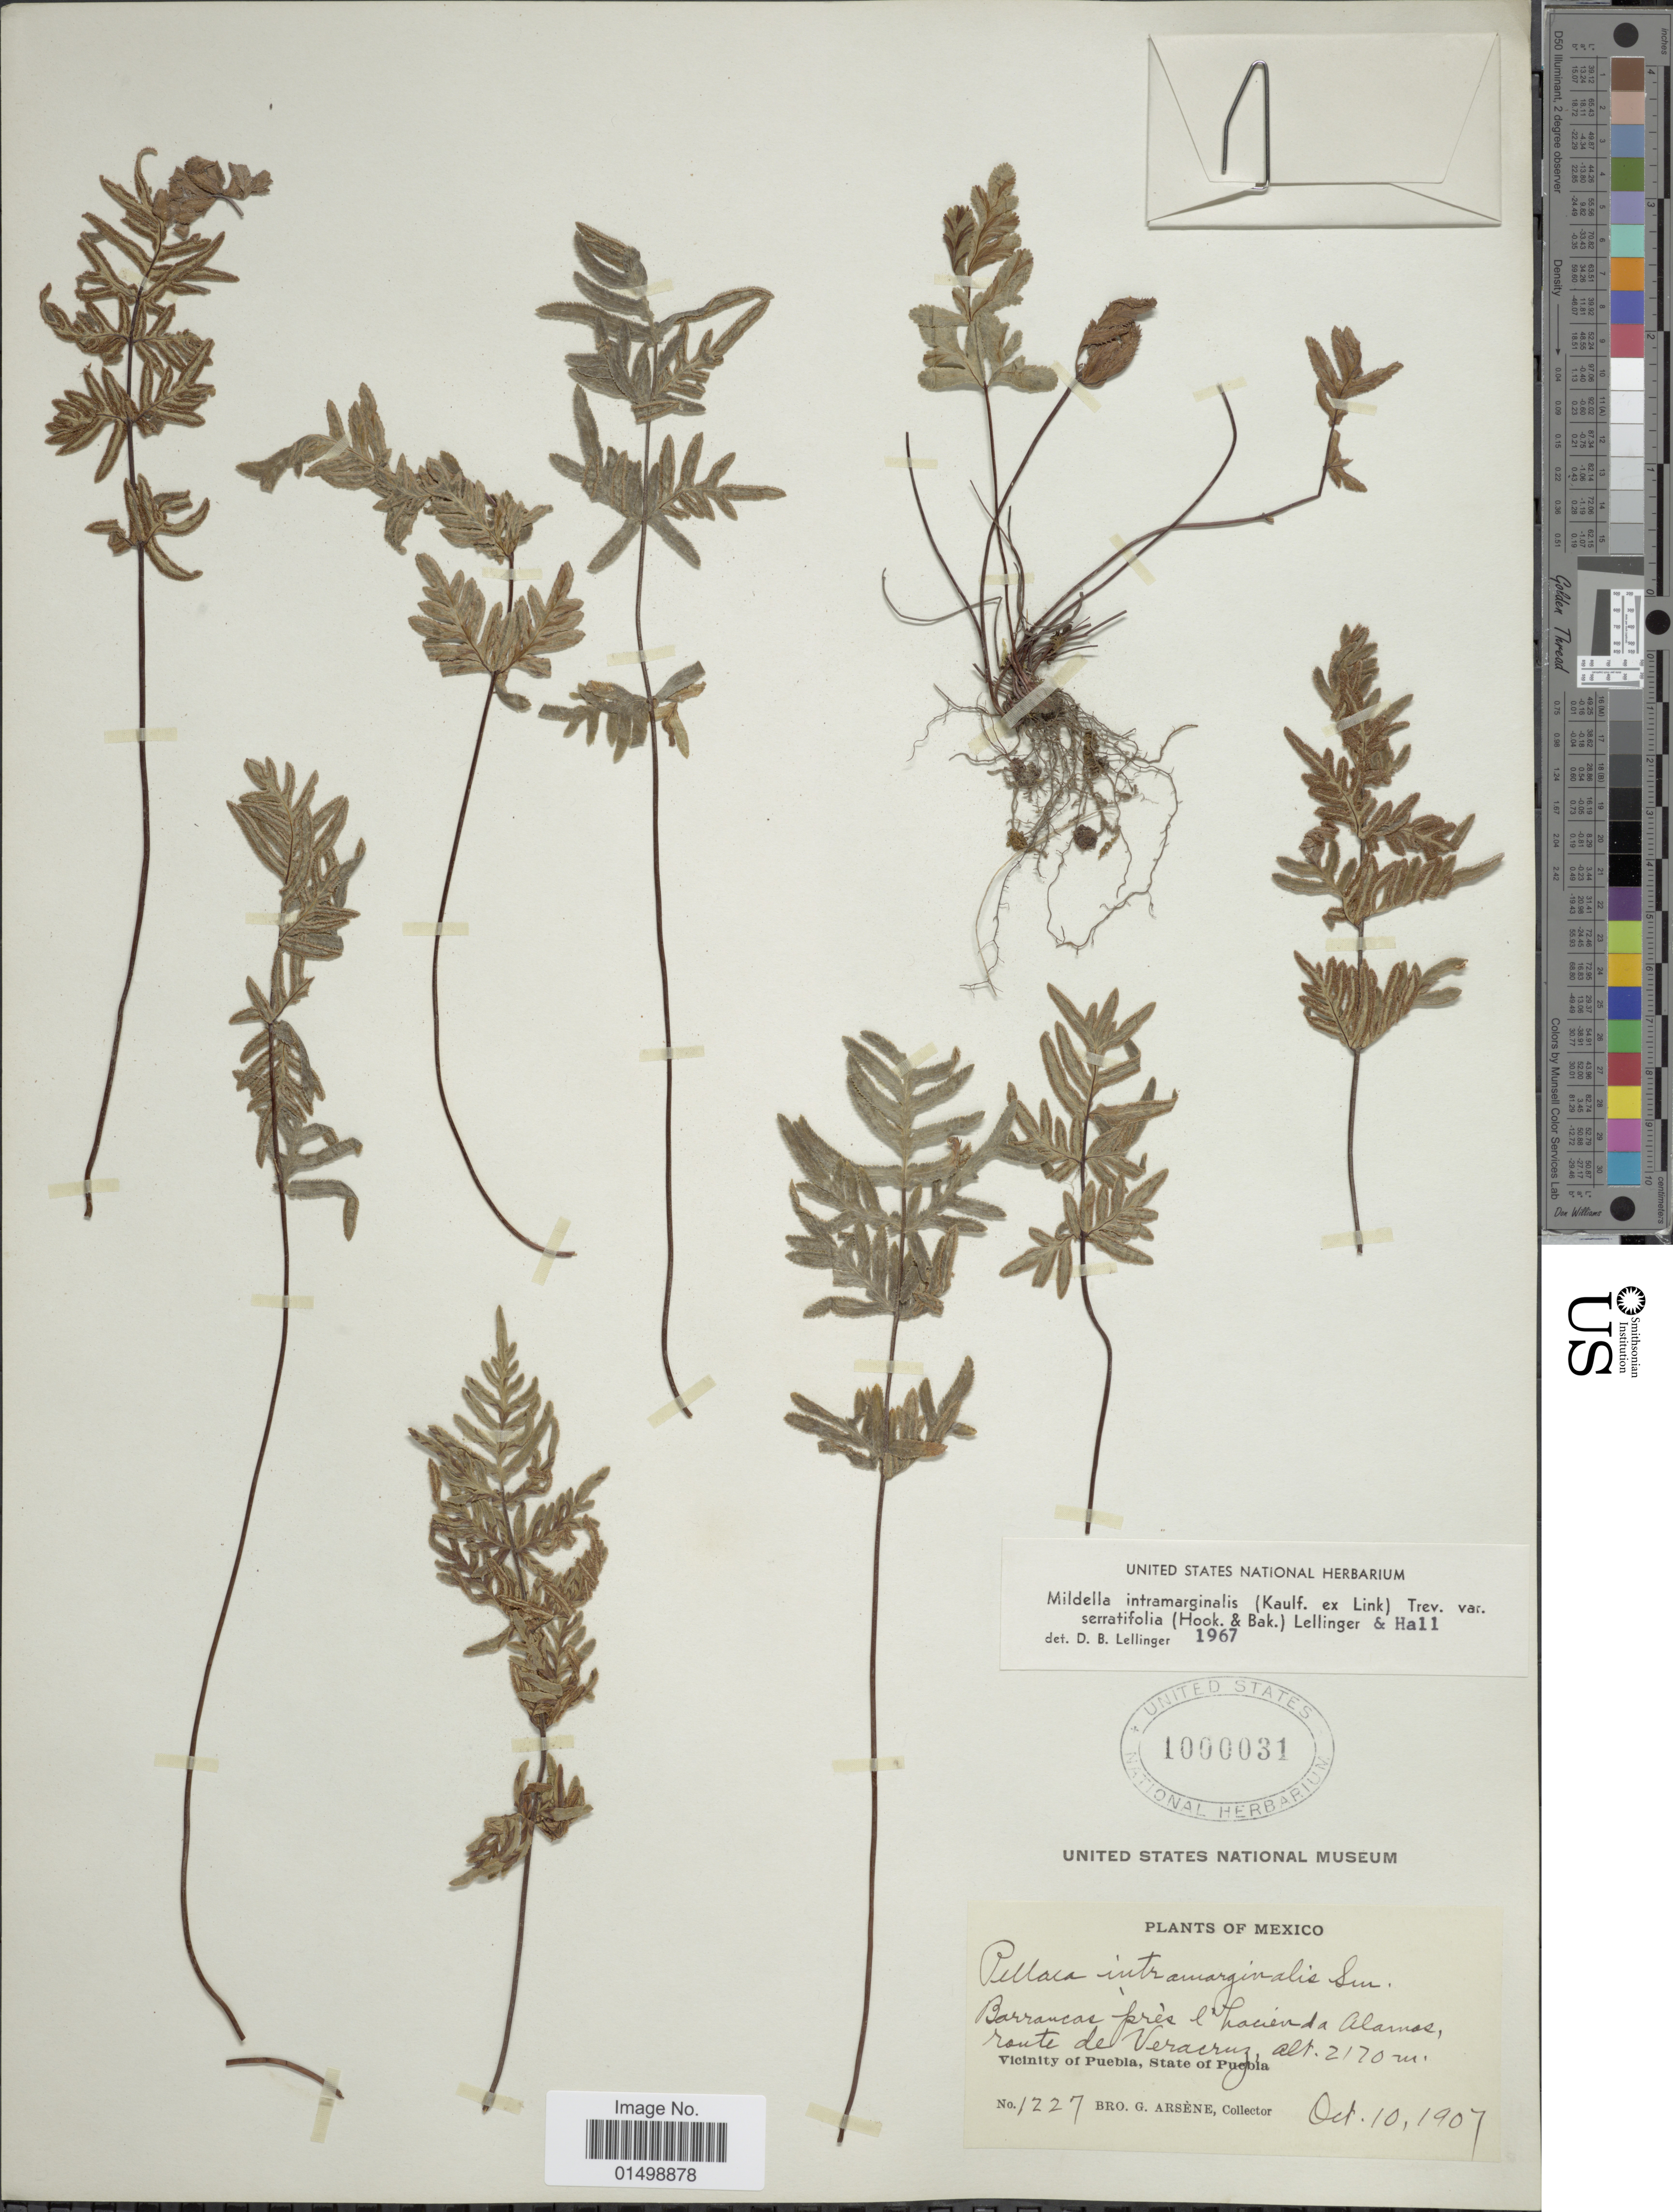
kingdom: Plantae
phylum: Tracheophyta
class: Polypodiopsida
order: Polypodiales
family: Pteridaceae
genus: Cheilanthes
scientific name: Cheilanthes intramarginalis var. serratifolia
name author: (Kaulf.) Hook.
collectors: Bro. G. Arsène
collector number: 1227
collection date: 1907-10-10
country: Mexico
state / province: Puebla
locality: Vicinity of Puebla, Barrancas près l'Hacienda Alamos route de Veracruz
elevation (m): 2170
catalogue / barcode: US 1000031